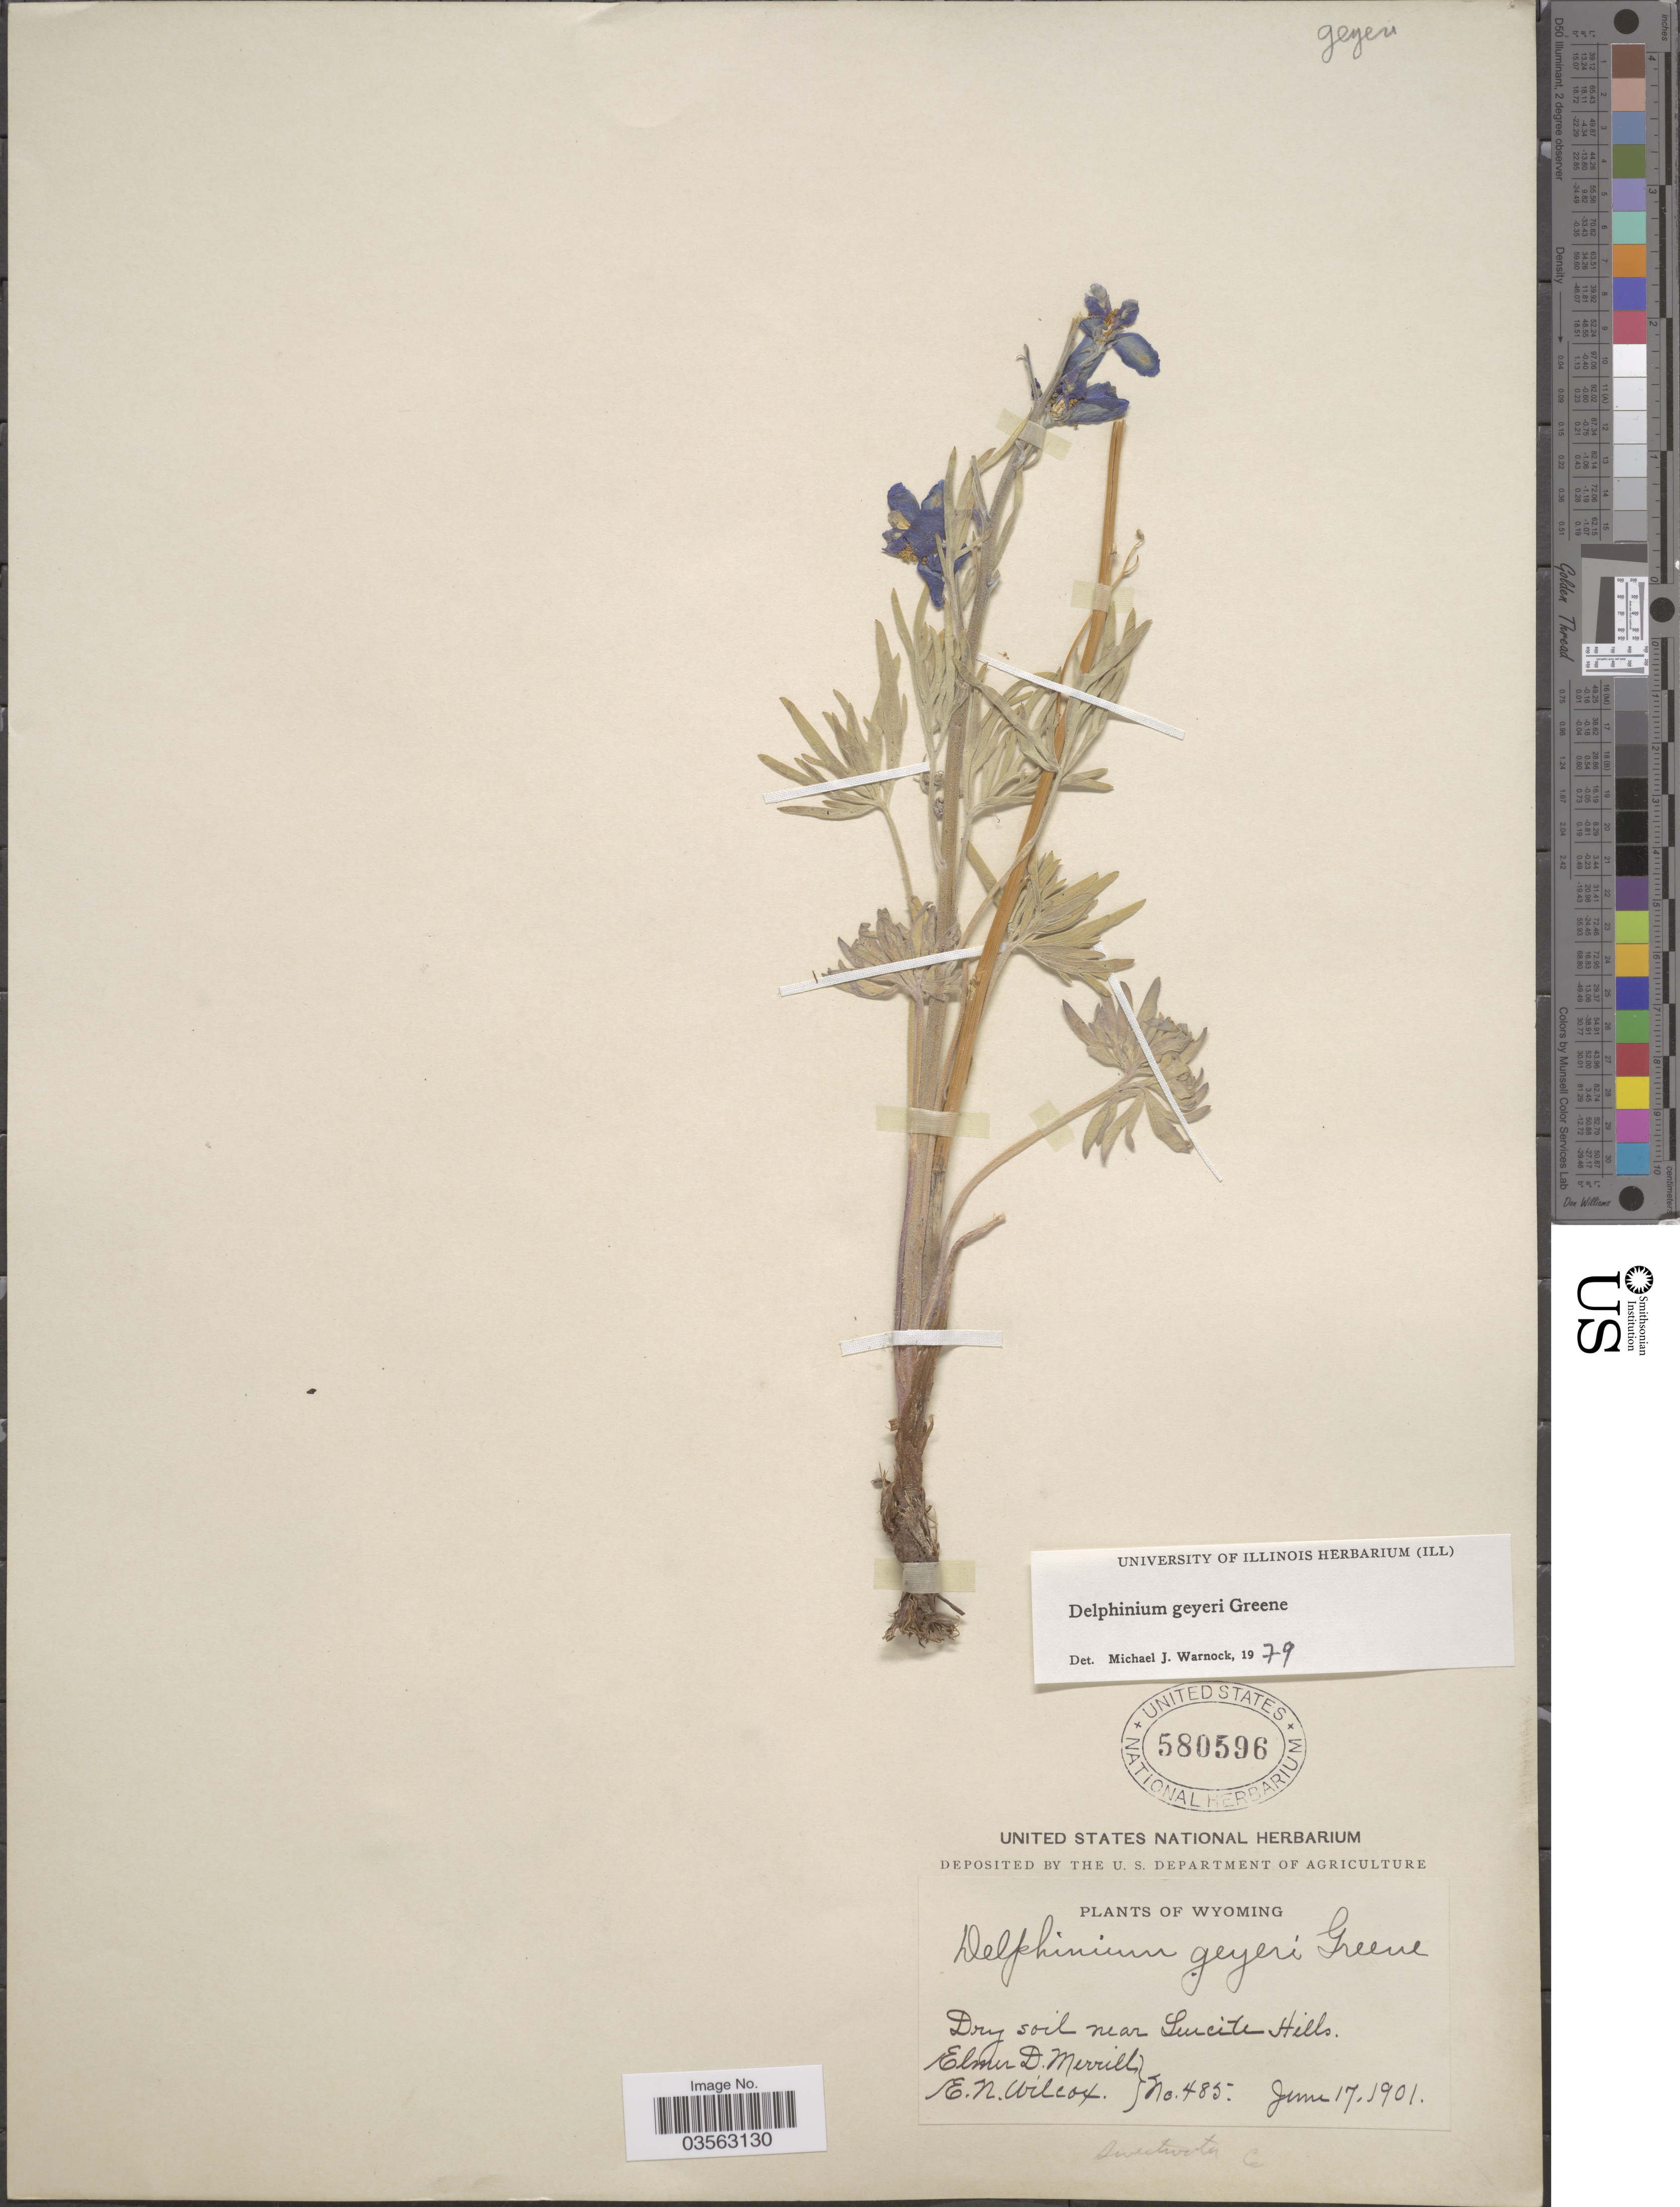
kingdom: Plantae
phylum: Tracheophyta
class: Magnoliopsida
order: Ranunculales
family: Ranunculaceae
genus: Delphinium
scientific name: Delphinium geyeri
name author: Greene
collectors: E. D. Merrill & E. Wilcox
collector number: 485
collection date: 1901-06-17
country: United States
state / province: Wyoming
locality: Near Leucite Hills. Sweetwater Co.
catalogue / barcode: US 580596